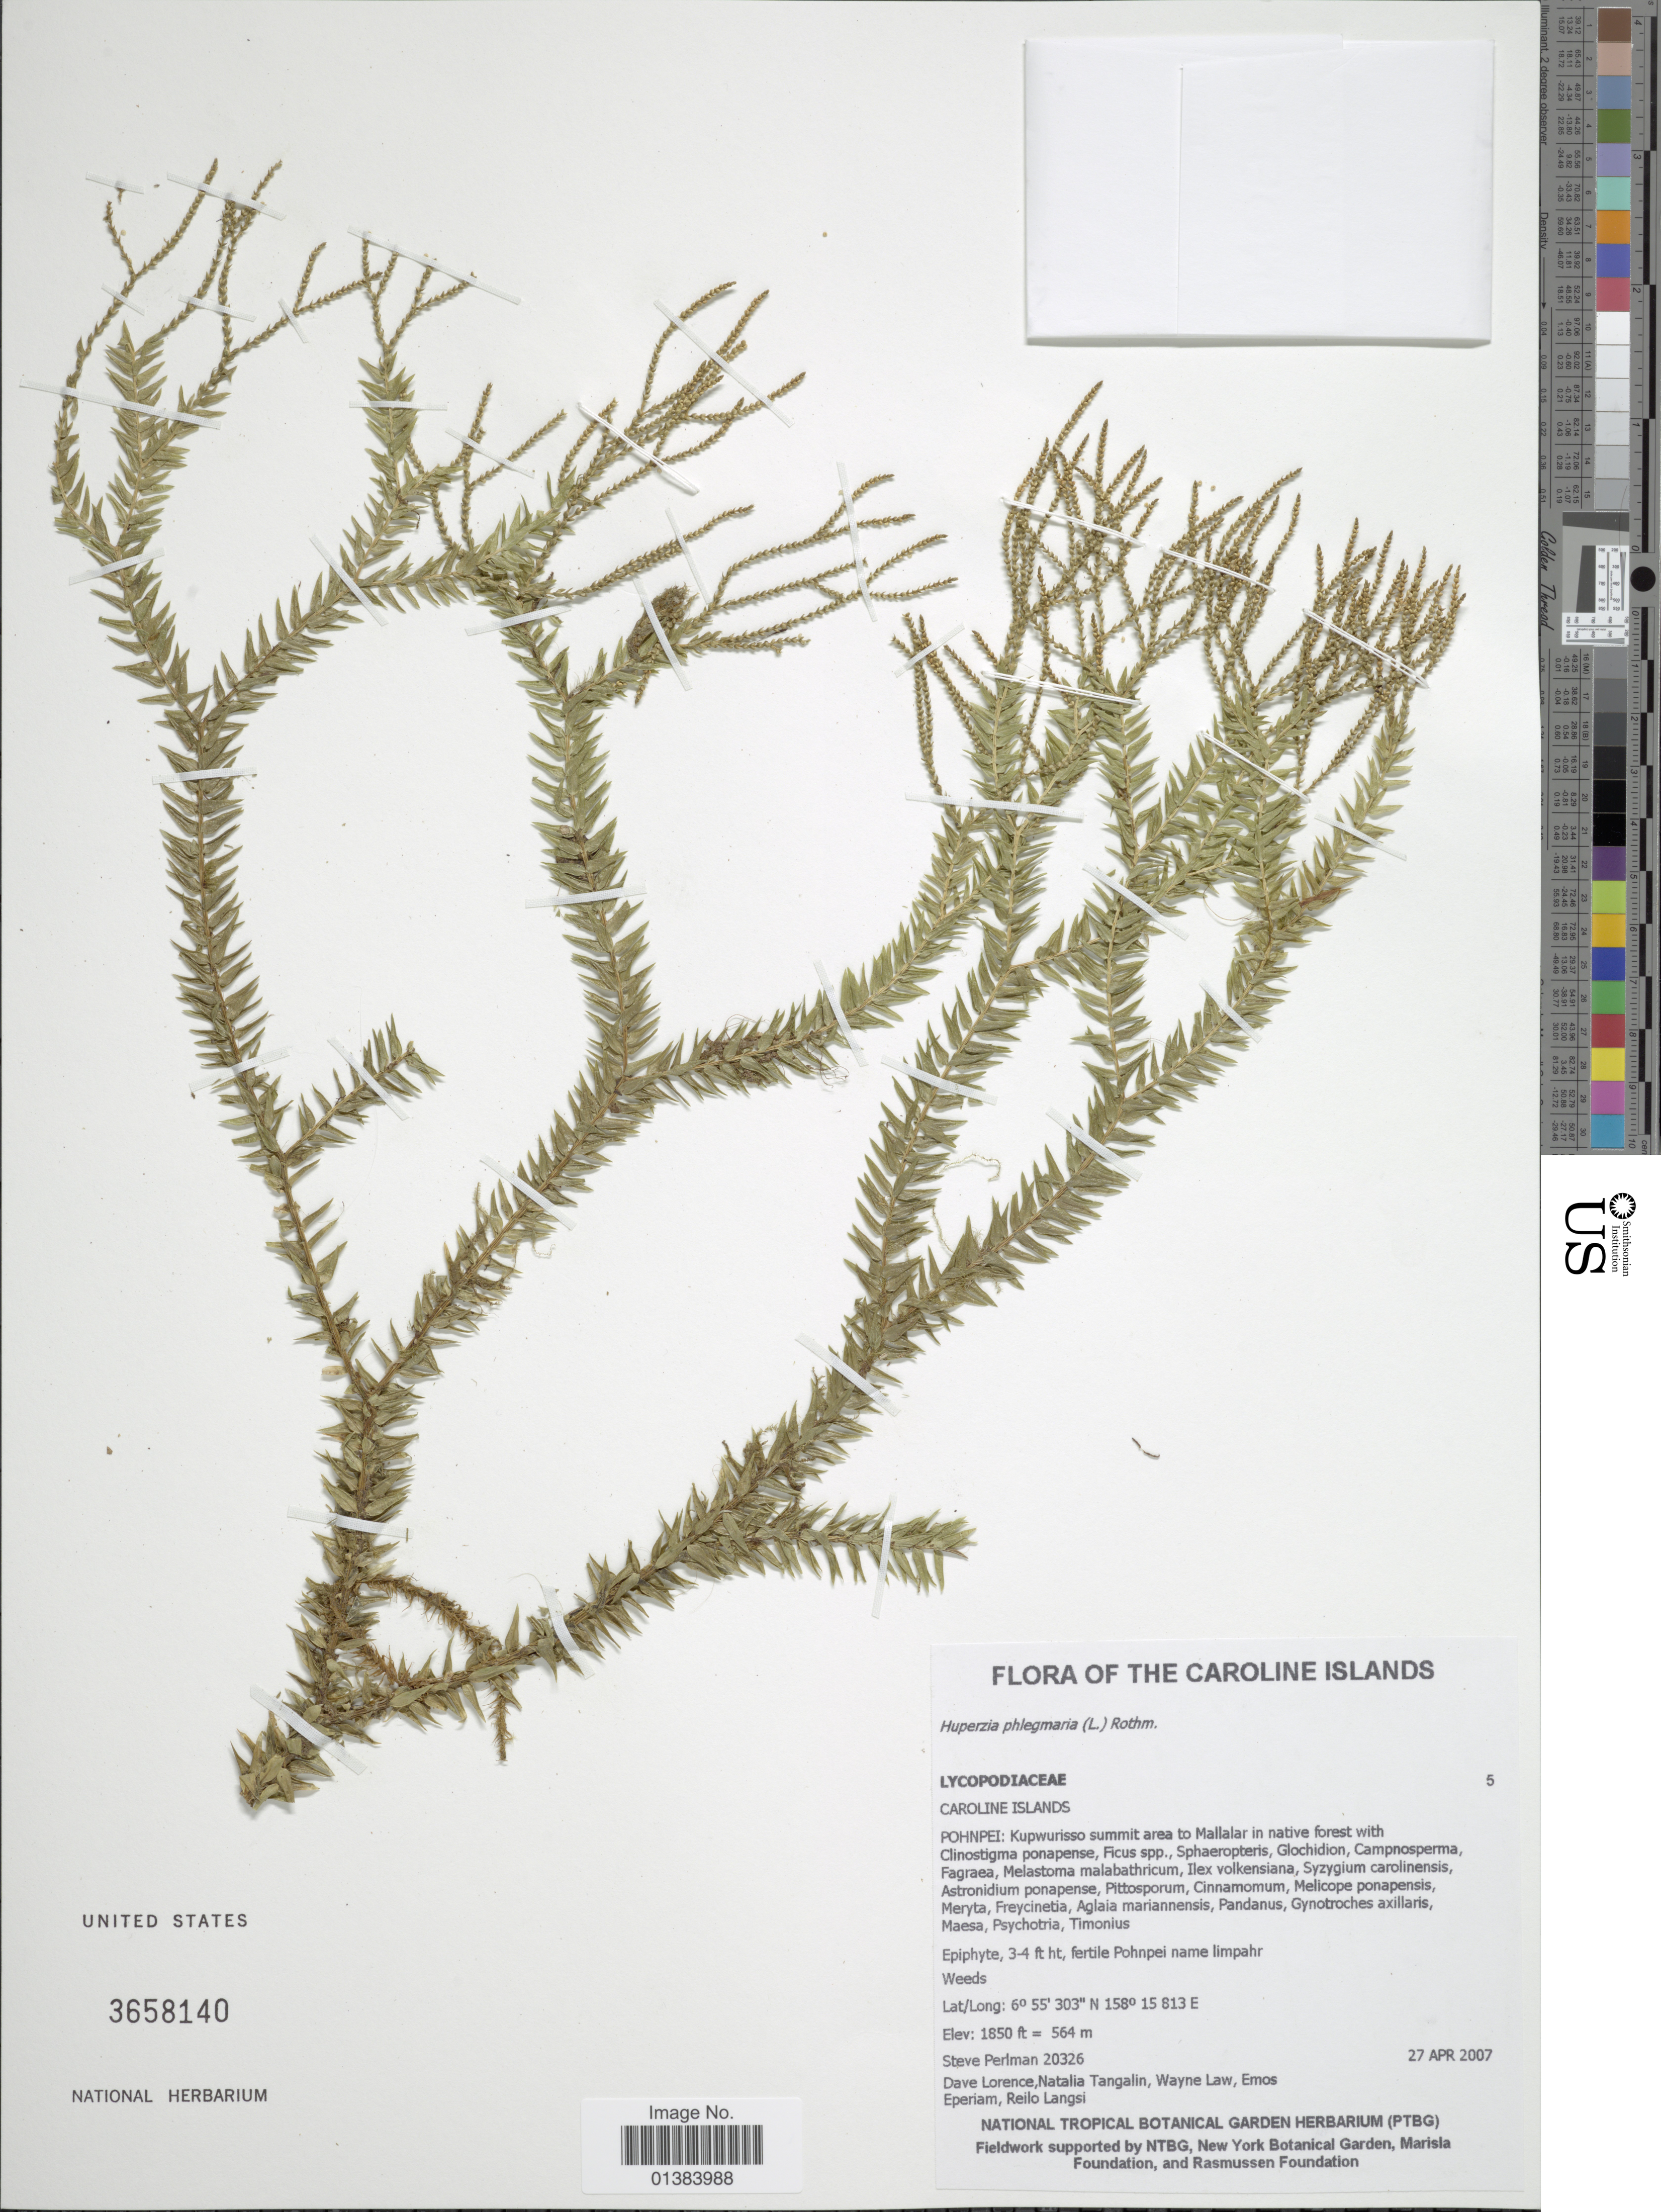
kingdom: Plantae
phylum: Tracheophyta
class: Lycopodiopsida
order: Lycopodiales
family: Lycopodiaceae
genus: Phlegmariurus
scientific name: Phlegmariurus mirabilis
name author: (Willd.) A. R. Field & Testo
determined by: Field, A. R.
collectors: S. Perlman, D. Lorence, N. Tangalin, W. Law & et al.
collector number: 20326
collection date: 2007-04-27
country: Micronesia, Federated States of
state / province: Pohnpei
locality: Caroline Islands, Kupwurisso summit area to Mallalar in native forest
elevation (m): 564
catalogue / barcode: US 3658140